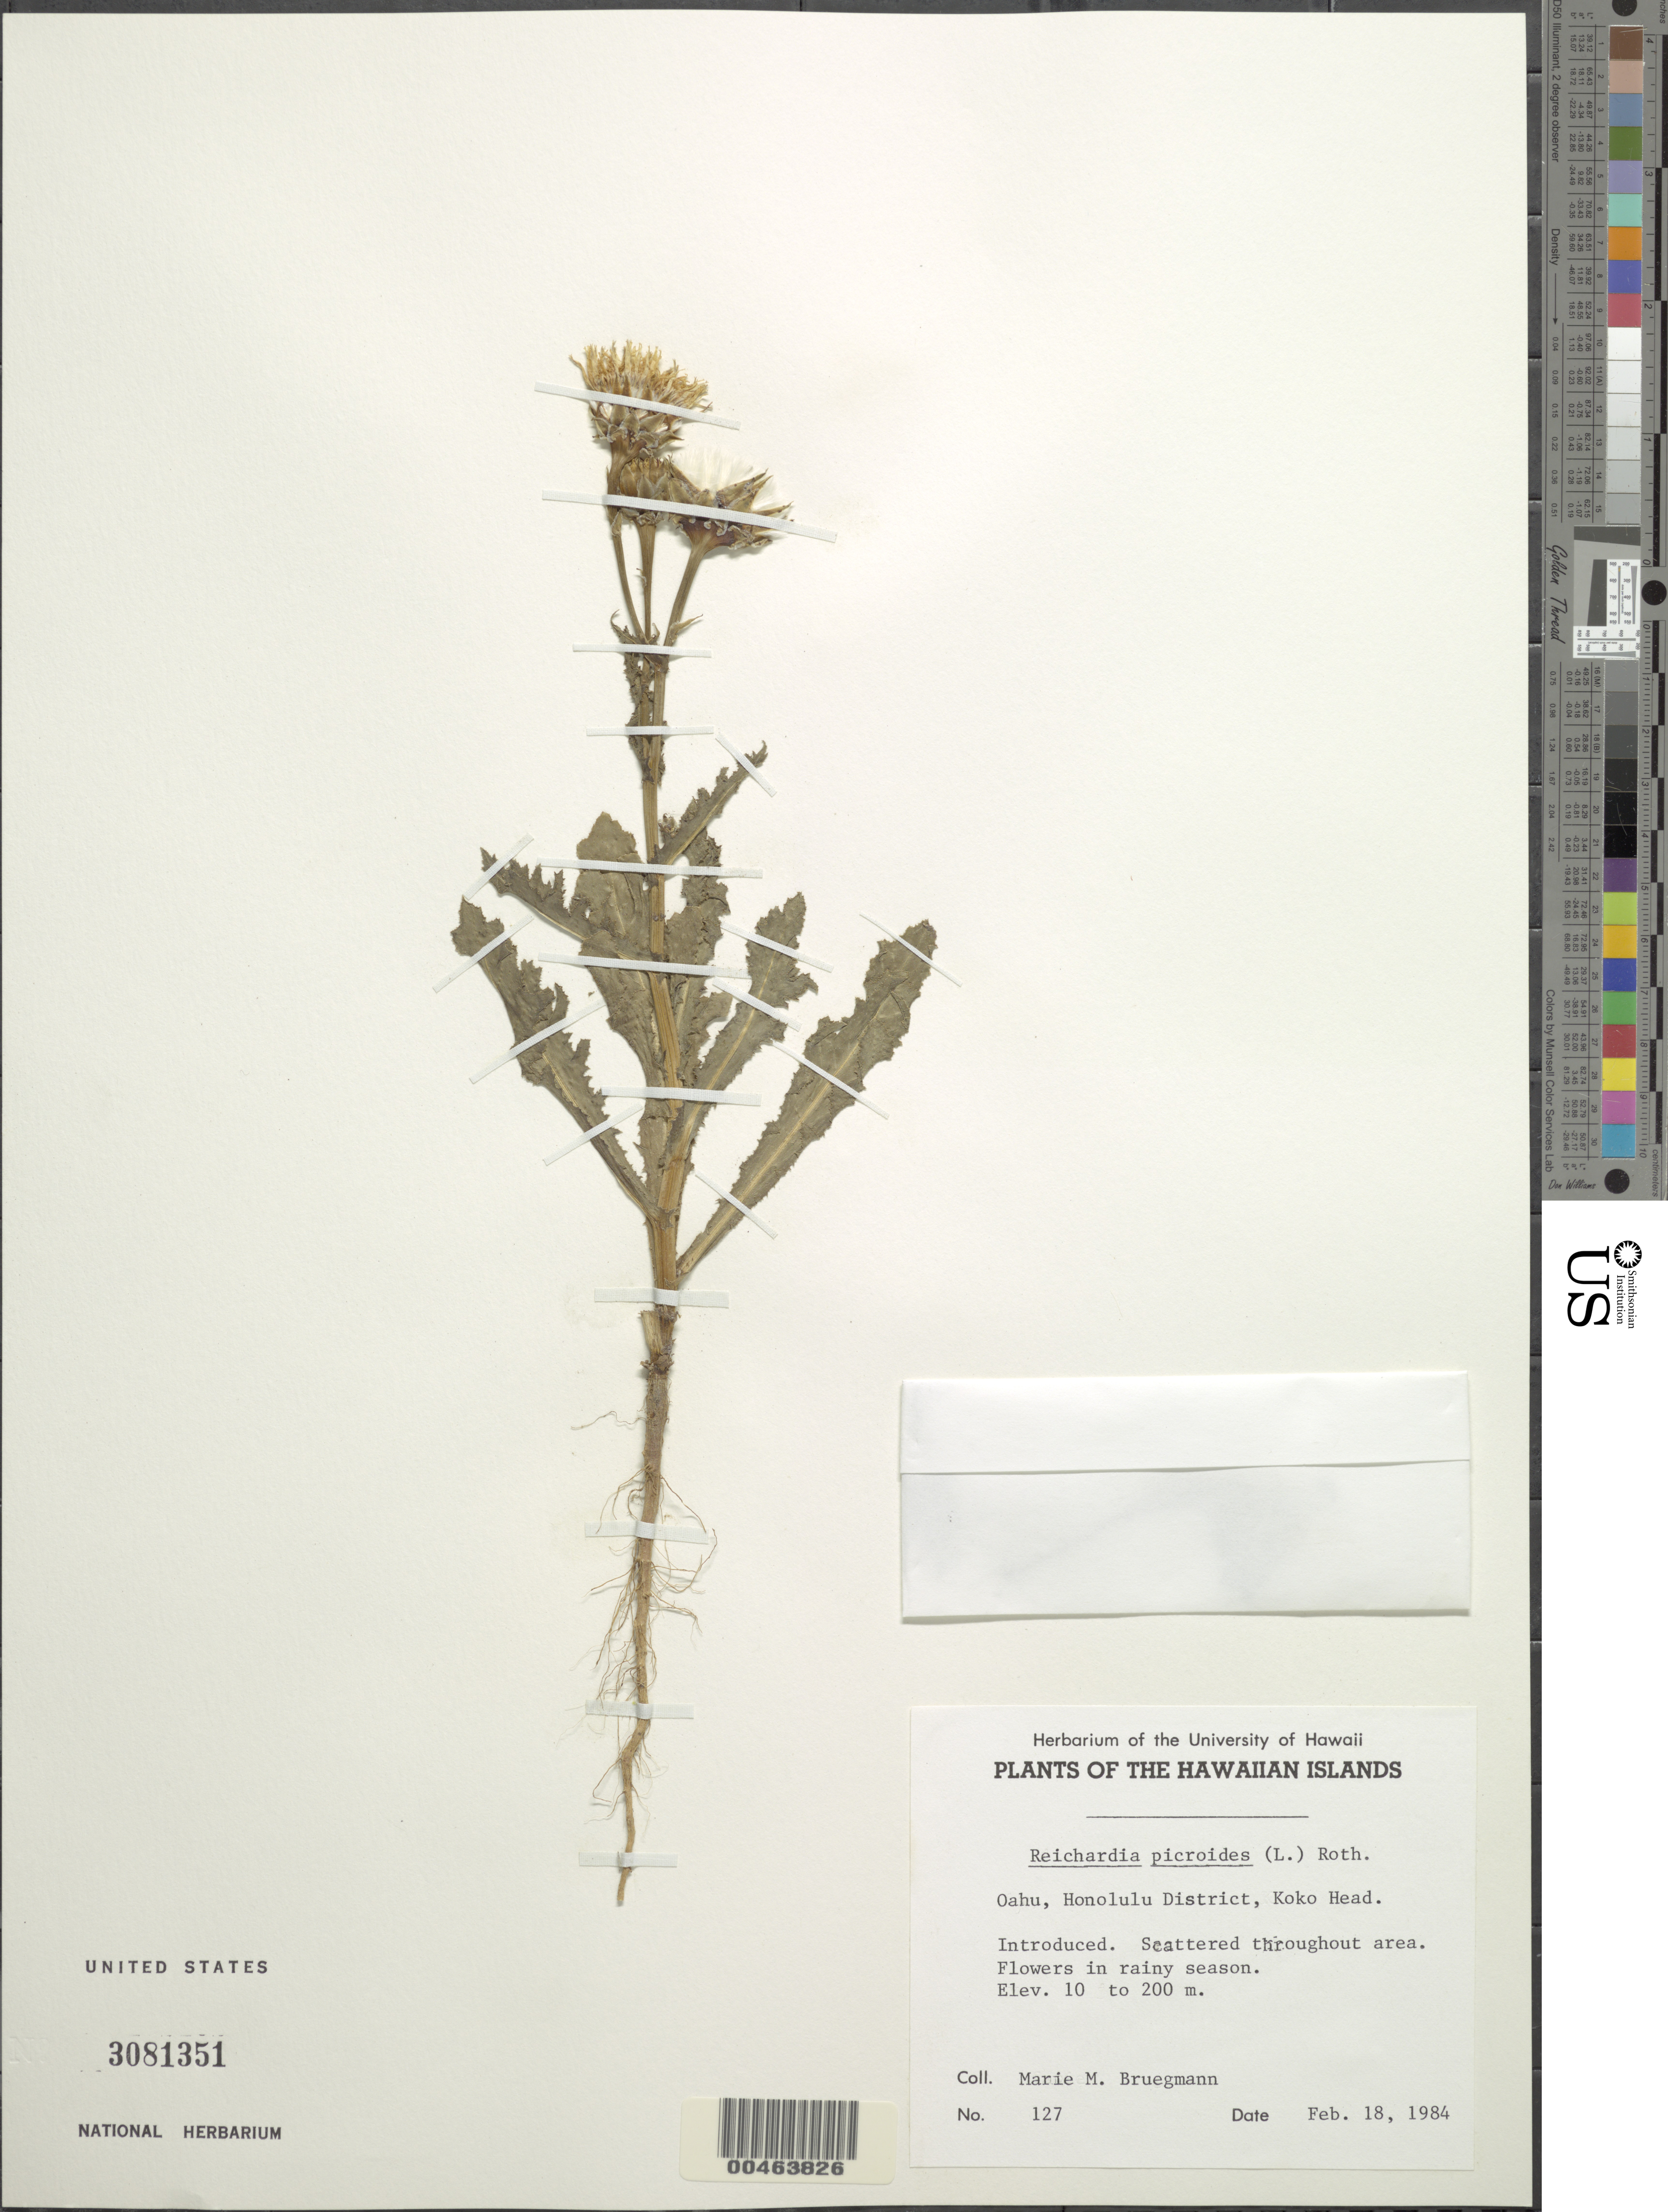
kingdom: Plantae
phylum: Tracheophyta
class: Magnoliopsida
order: Asterales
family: Asteraceae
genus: Reichardia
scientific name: Reichardia picroides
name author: (L.) Roth.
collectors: M. Bruegmann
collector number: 127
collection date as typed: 18 Feb 1984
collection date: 1984-02-18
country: United States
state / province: Hawaii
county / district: Honolulu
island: Oahu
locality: Honolulu District, Koko Head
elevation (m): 10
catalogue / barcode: US 3081351